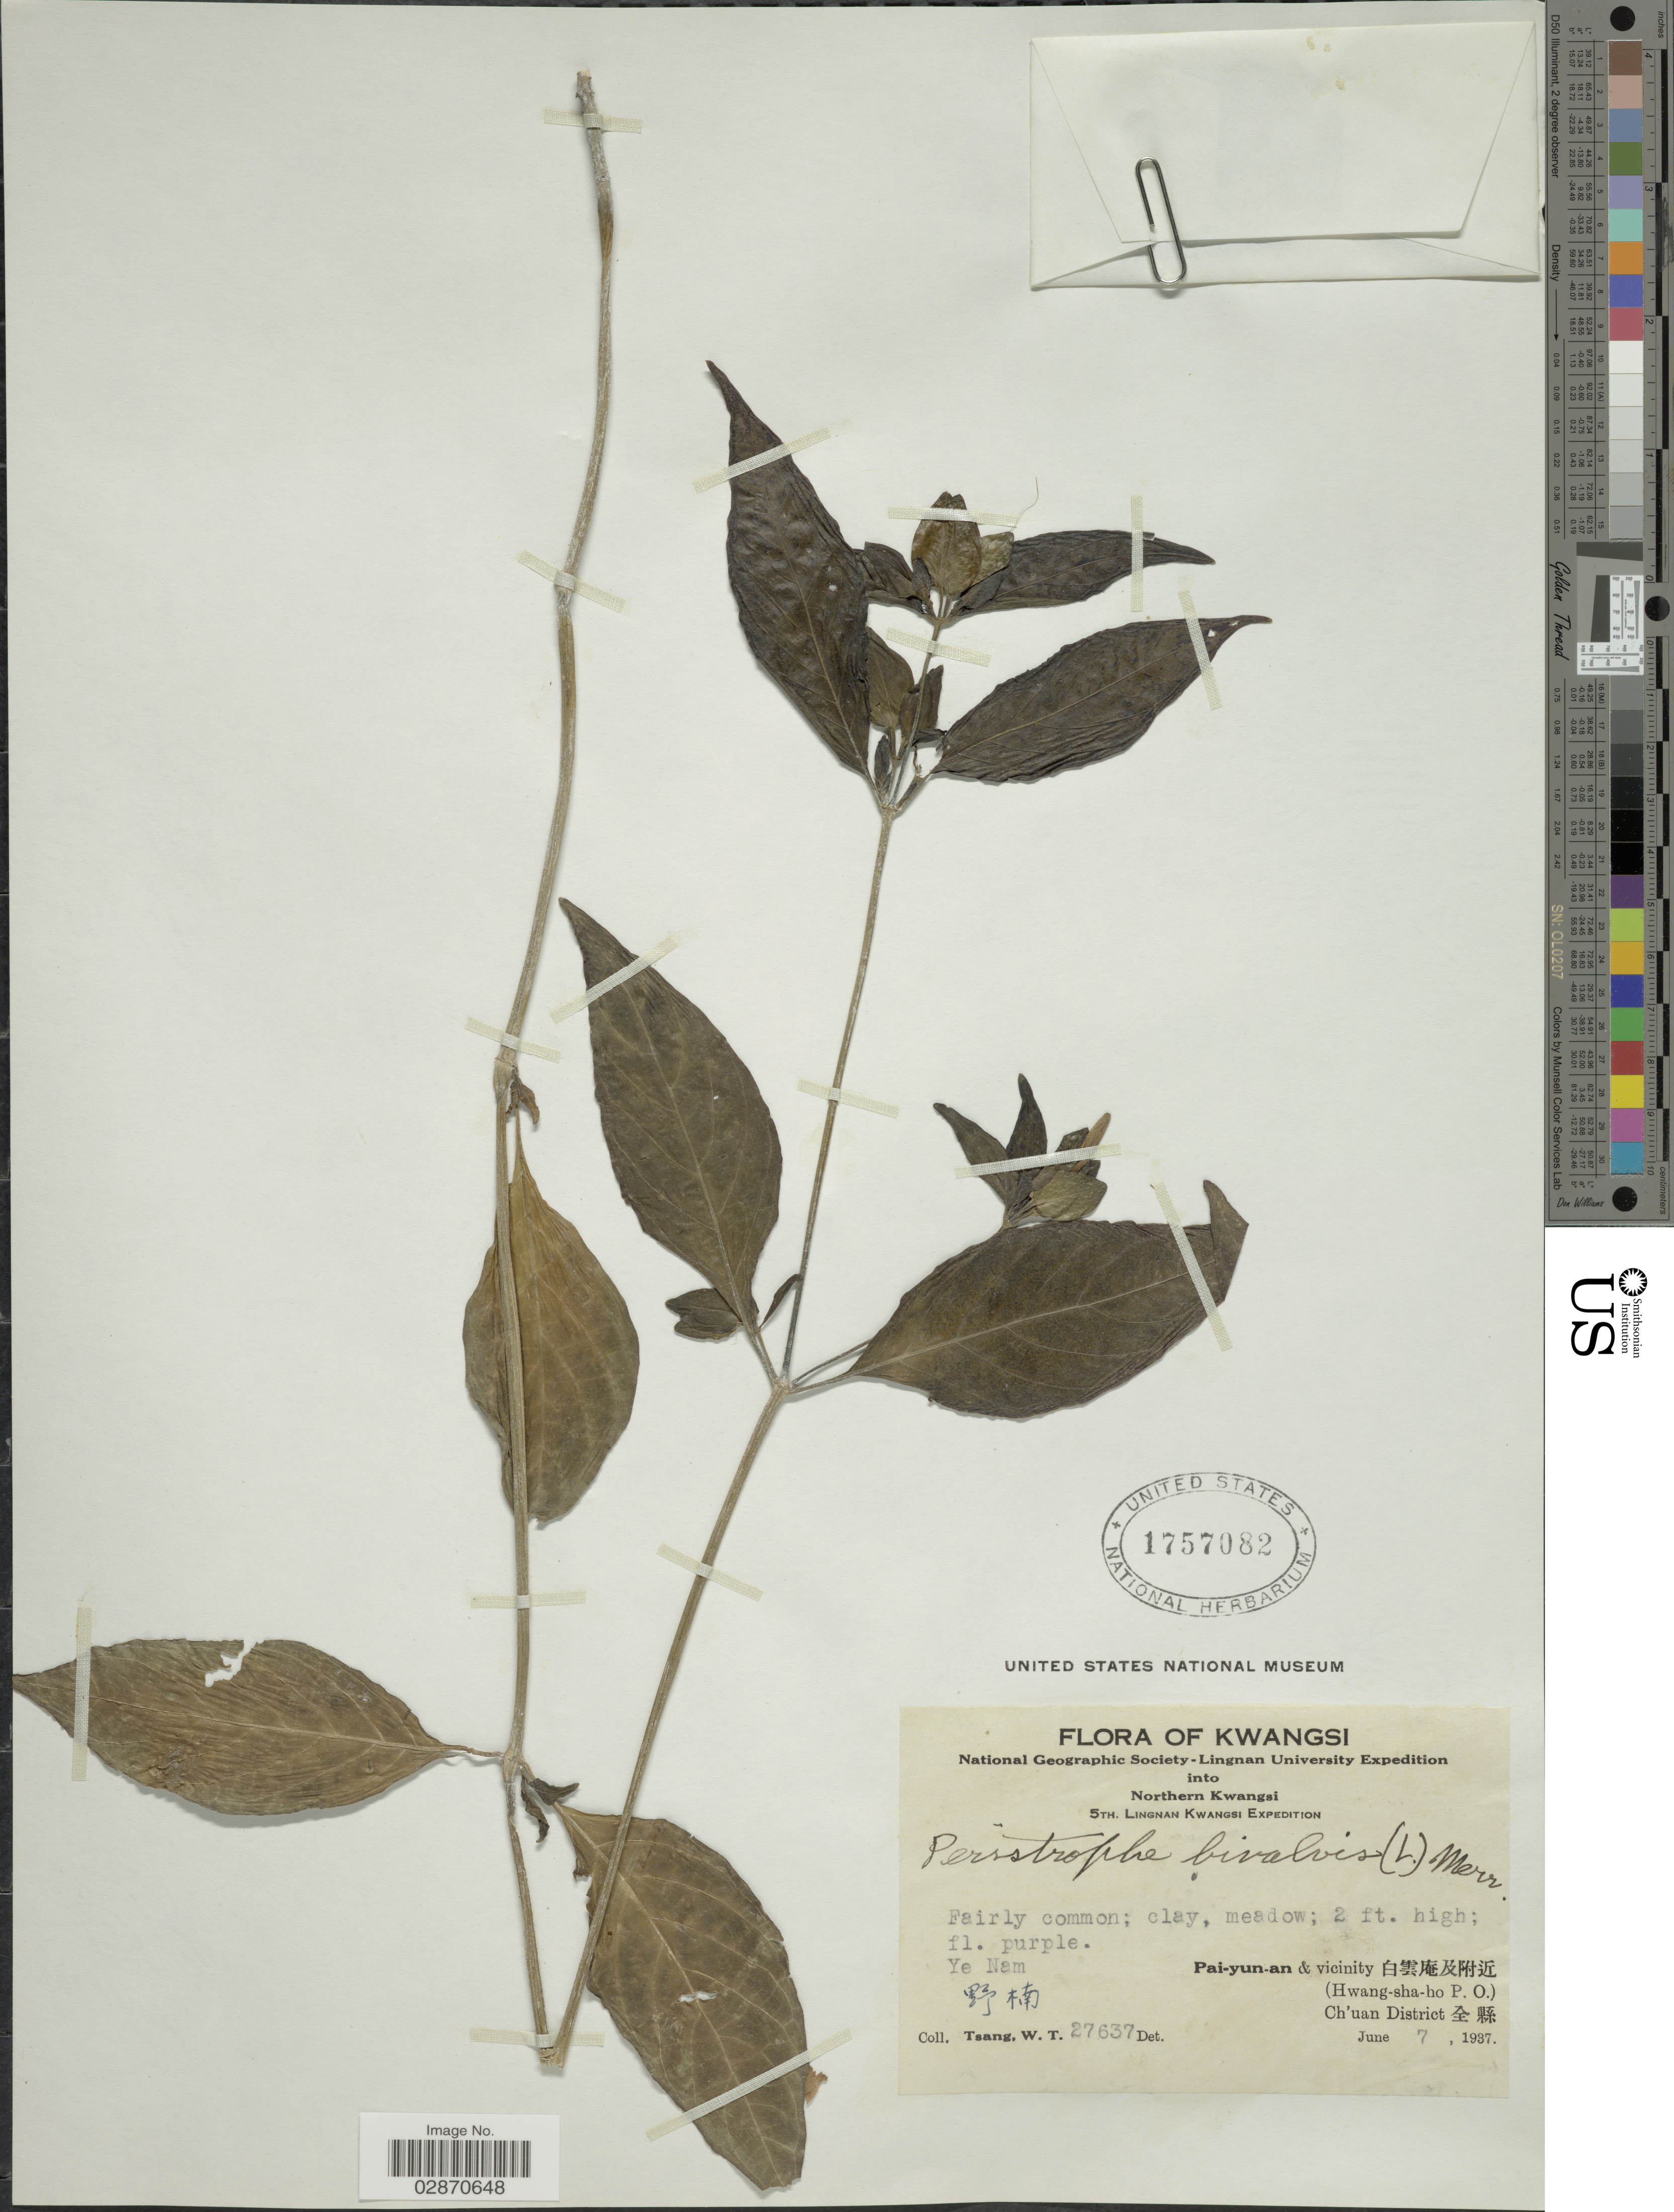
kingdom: Plantae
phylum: Tracheophyta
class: Magnoliopsida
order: Lamiales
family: Acanthaceae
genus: Peristrophe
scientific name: Peristrophe bivalvis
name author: (L.) Merr.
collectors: W. T. Tsang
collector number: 27637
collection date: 1937-06-07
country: China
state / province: Guangxi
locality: Kwangsi. Northern Kwangsi. Ye Nam. Pai-yun-an & vicinity (Hwang-sha-ho P.O.) Ch'uan District.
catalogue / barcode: US 1757082